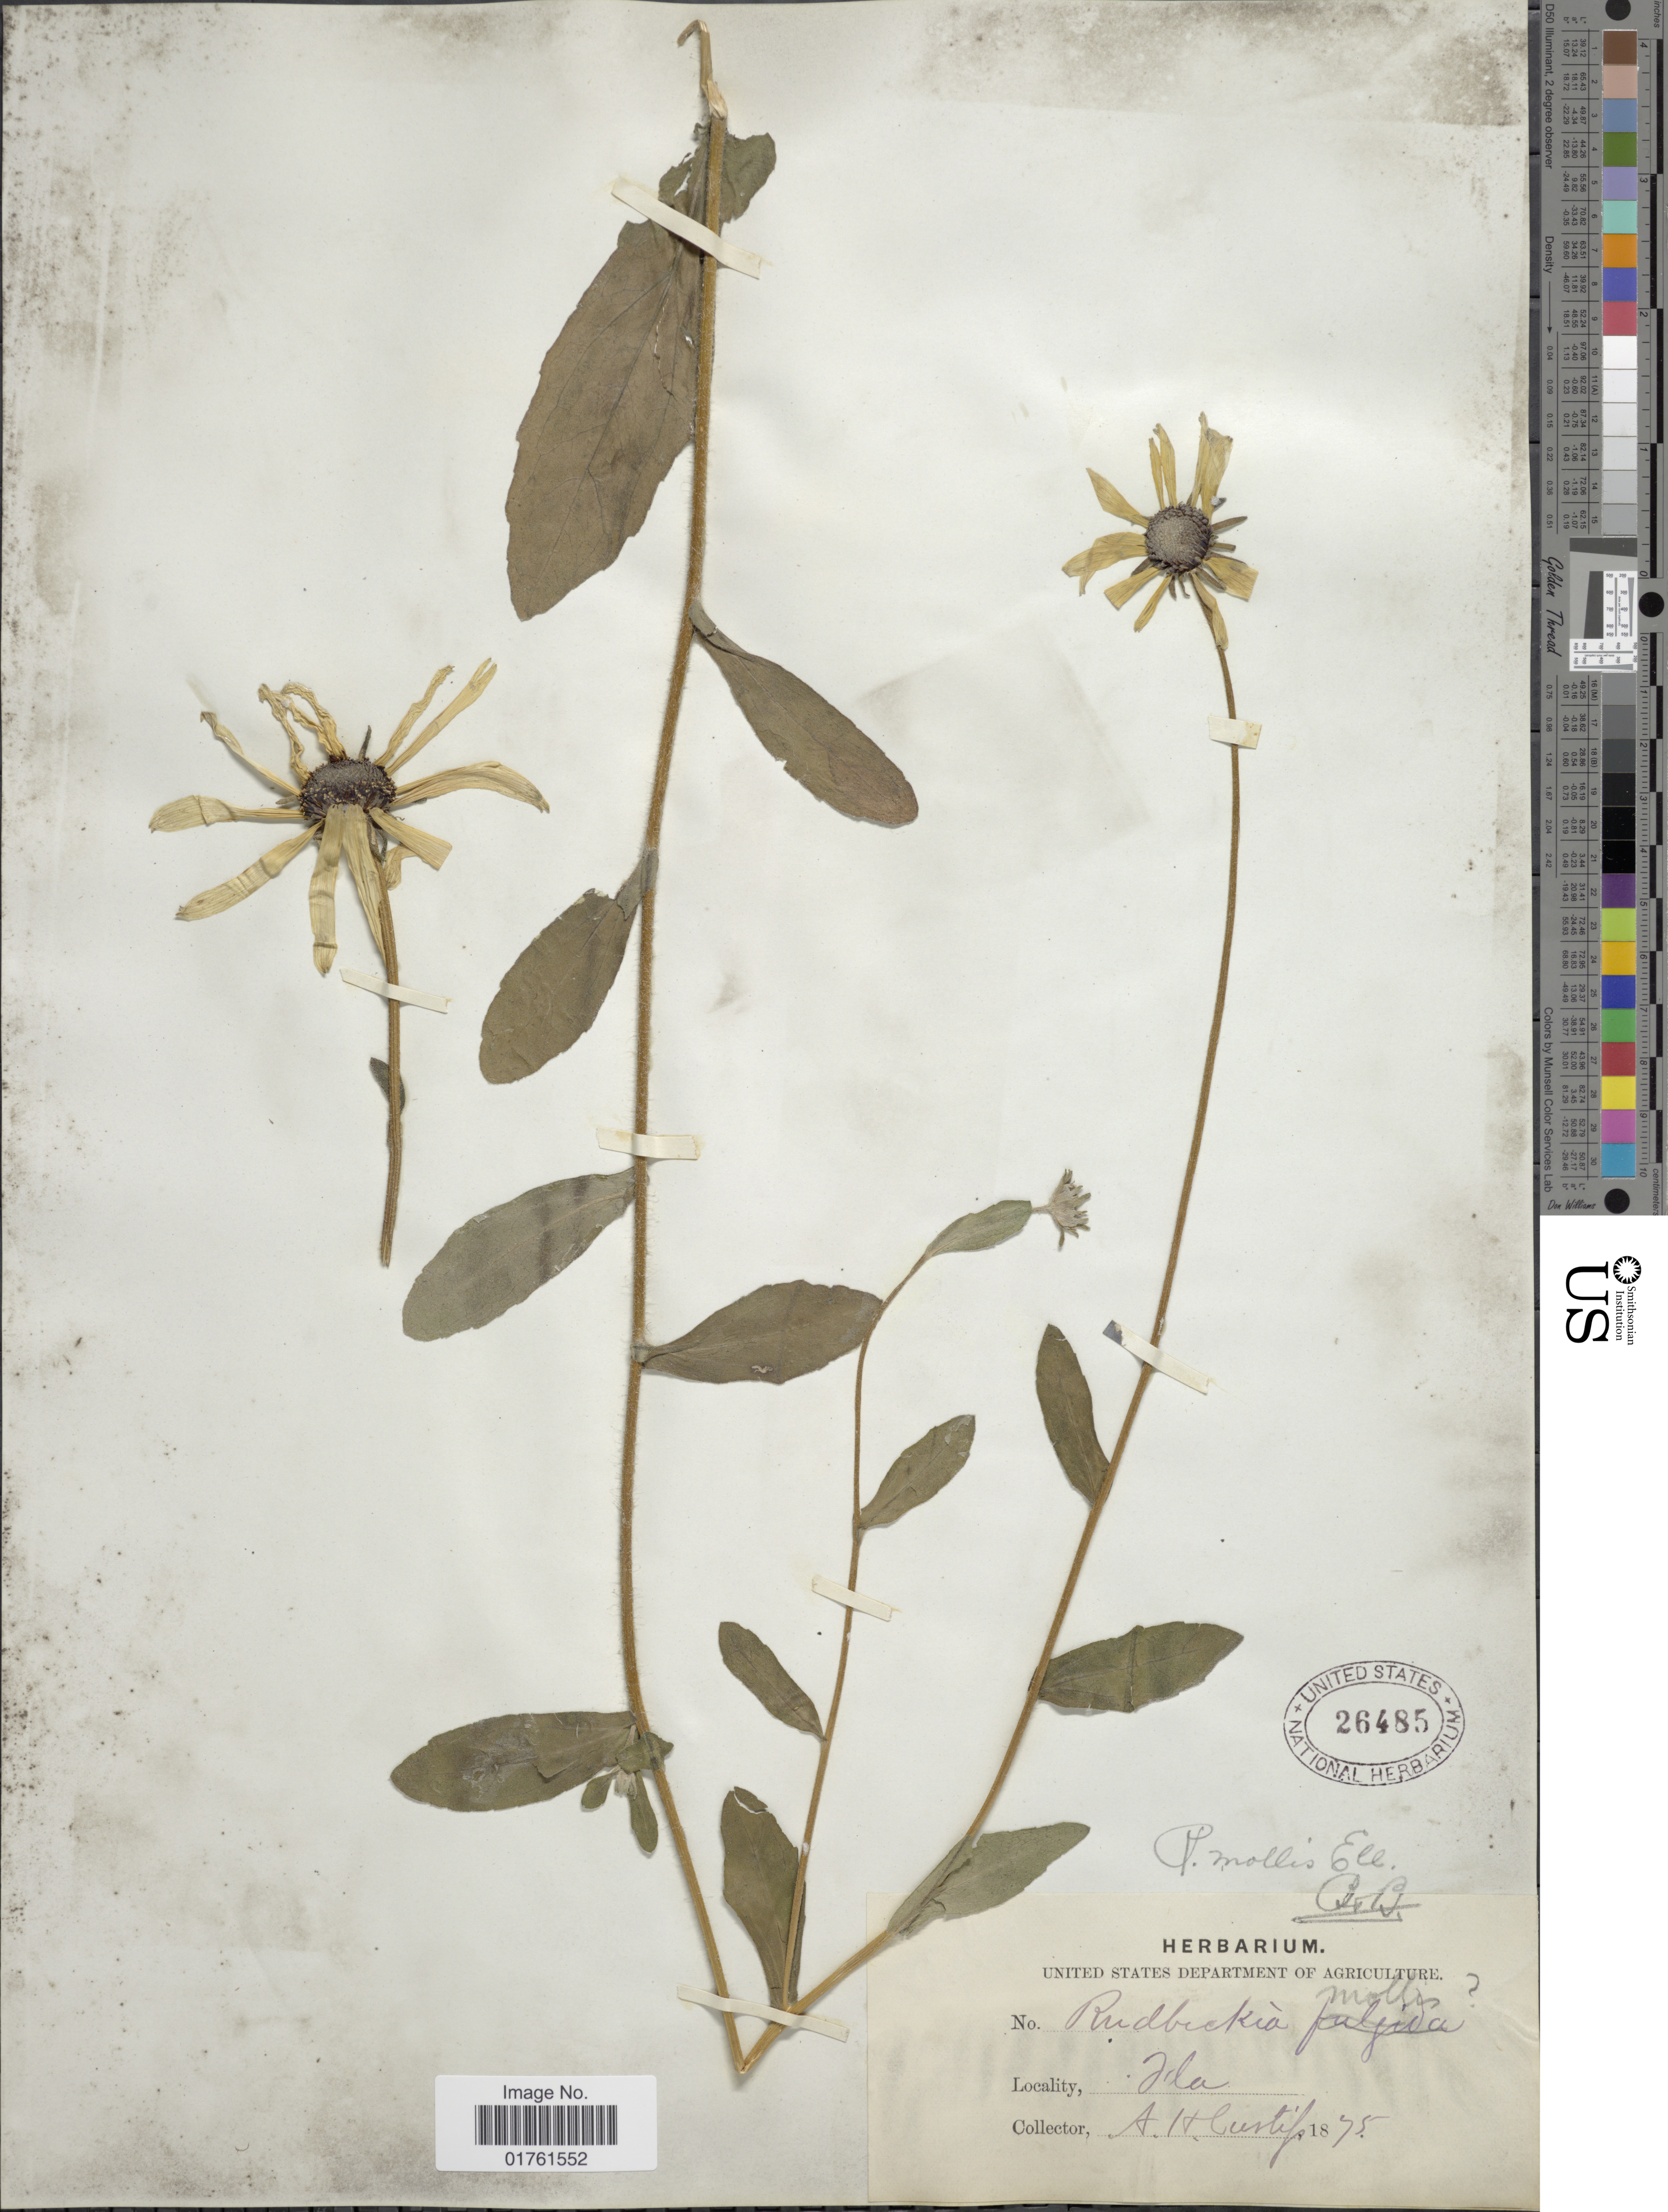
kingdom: Plantae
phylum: Tracheophyta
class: Magnoliopsida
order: Asterales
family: Asteraceae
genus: Rudbeckia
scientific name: Rudbeckia mollis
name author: Elliott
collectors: A. H. Curtiss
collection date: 1875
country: United States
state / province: Florida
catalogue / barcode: US 26485